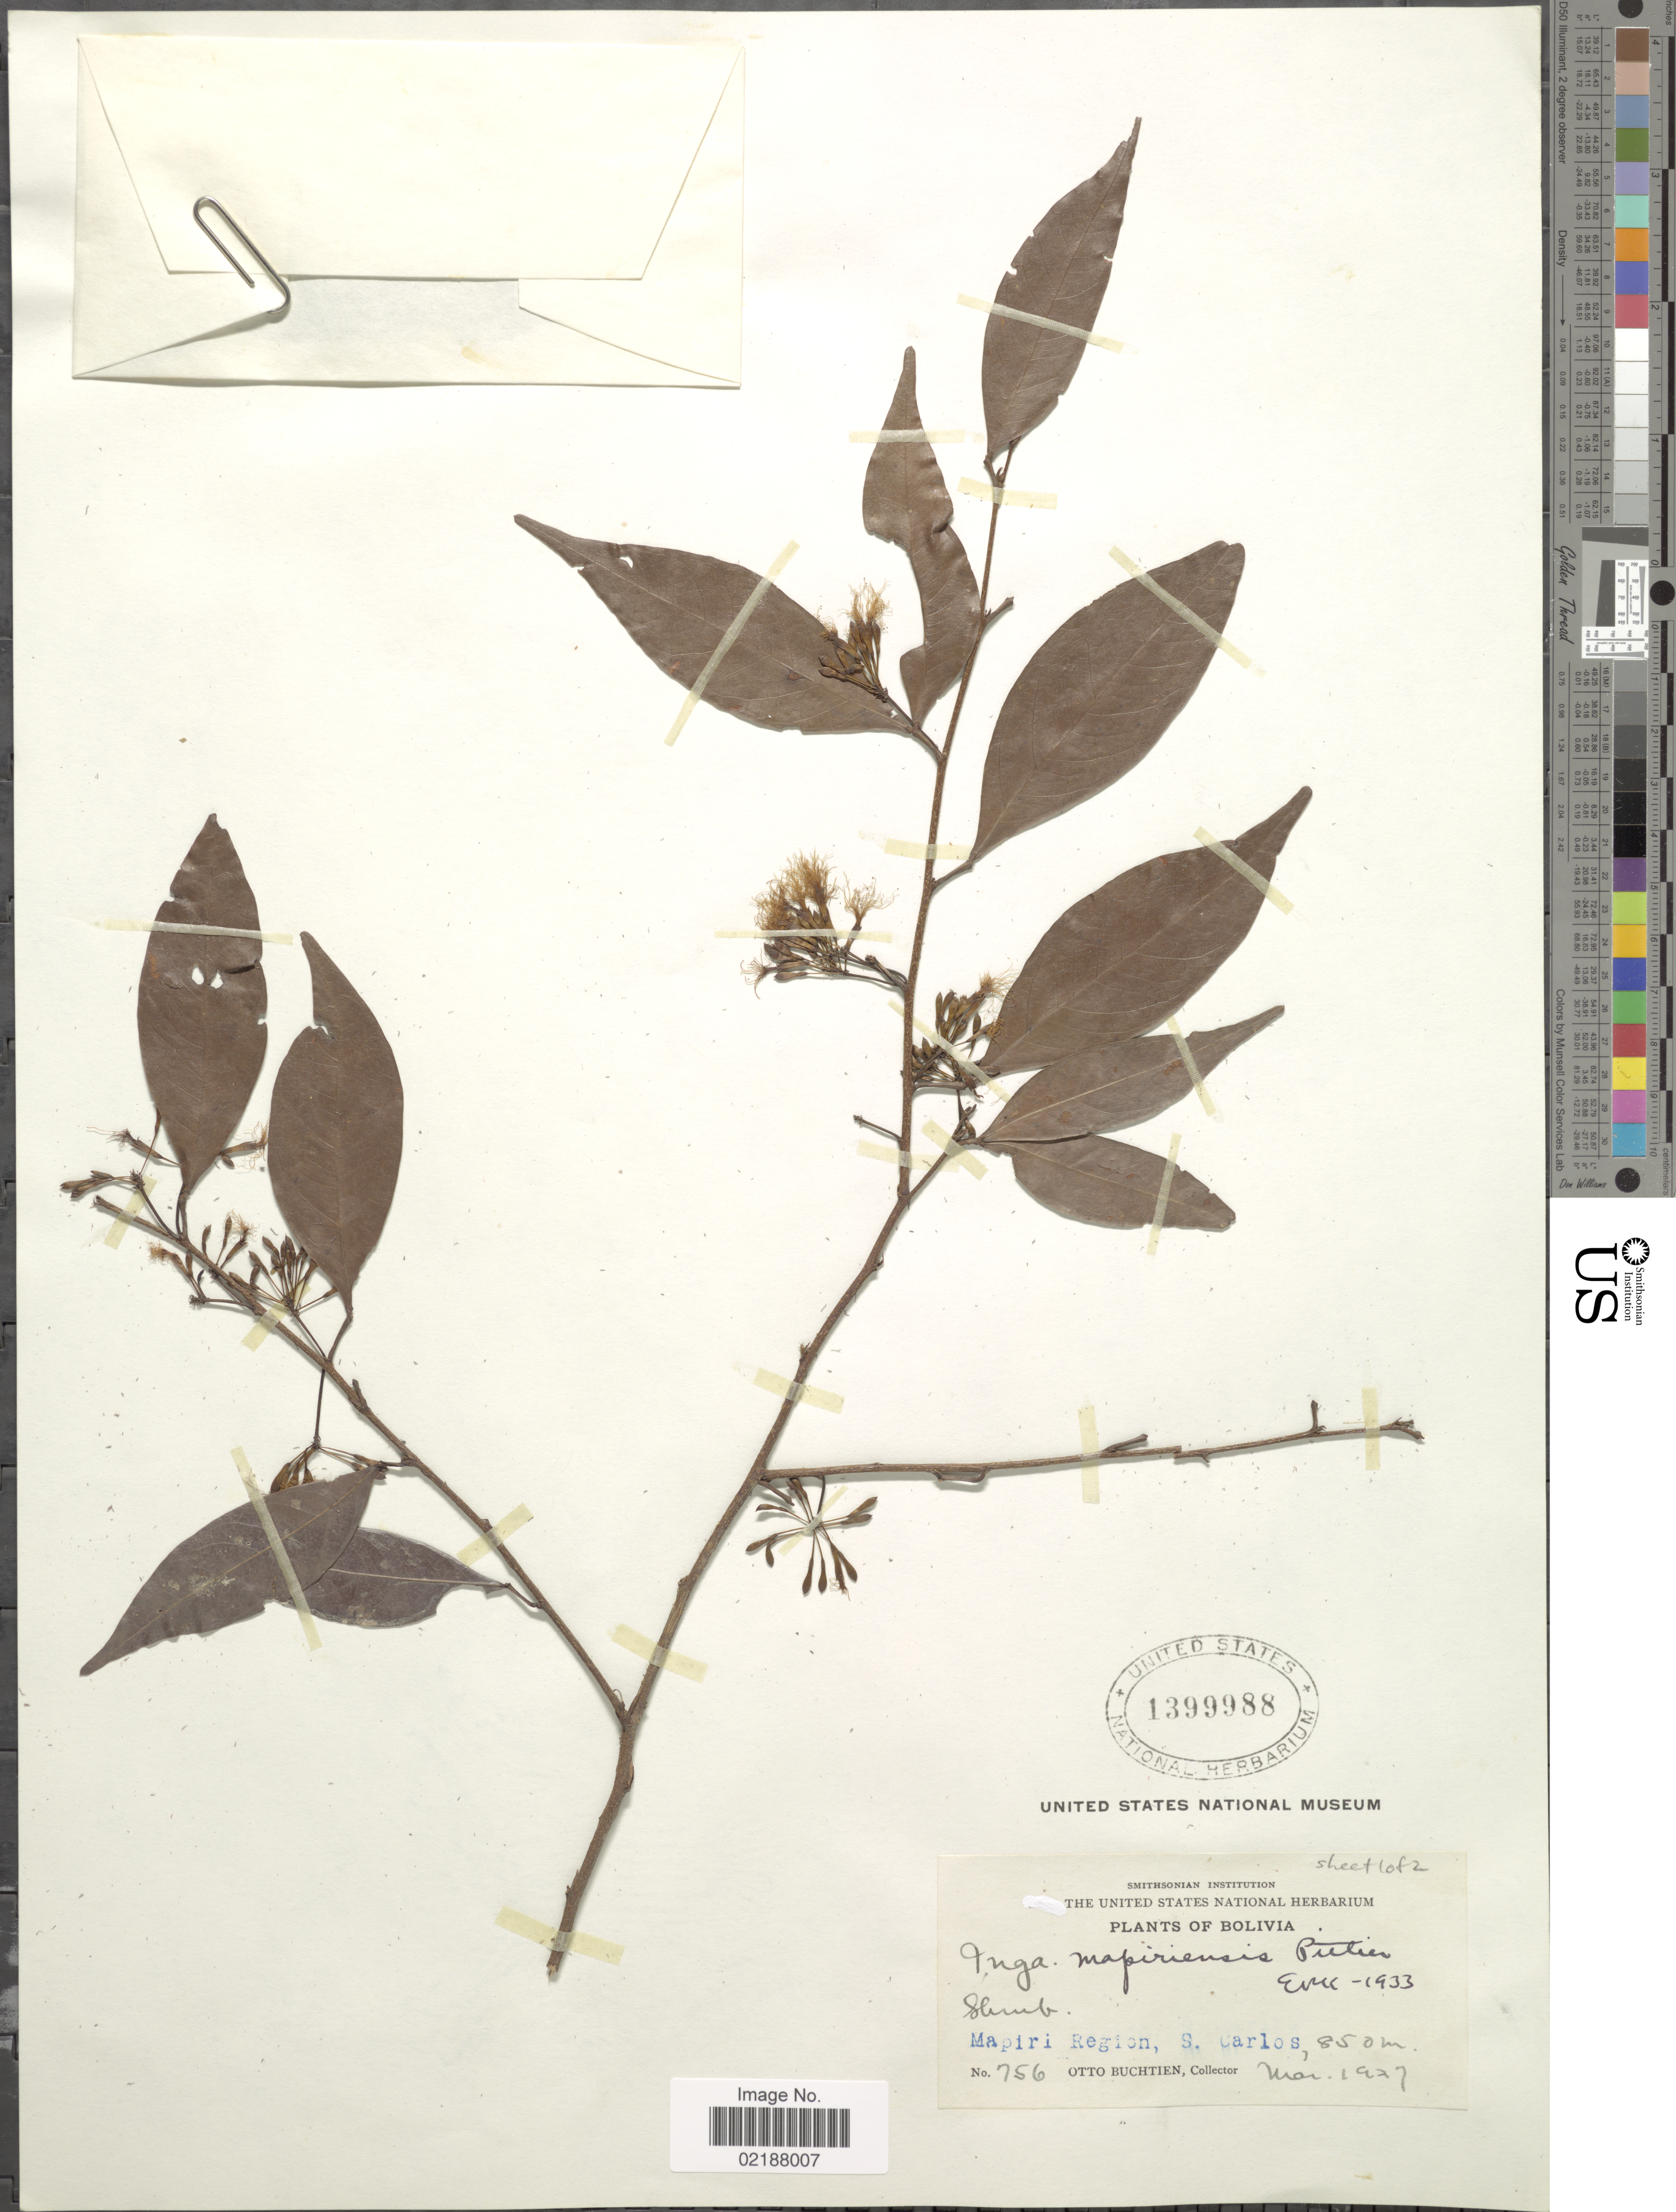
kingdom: Plantae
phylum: Tracheophyta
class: Magnoliopsida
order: Fabales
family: Fabaceae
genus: Inga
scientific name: Inga heterophylla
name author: Willd.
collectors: O. Buchtien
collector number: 756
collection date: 1929-03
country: Bolivia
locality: Mapiri Region, S. Carlos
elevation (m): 850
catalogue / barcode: US 1399988